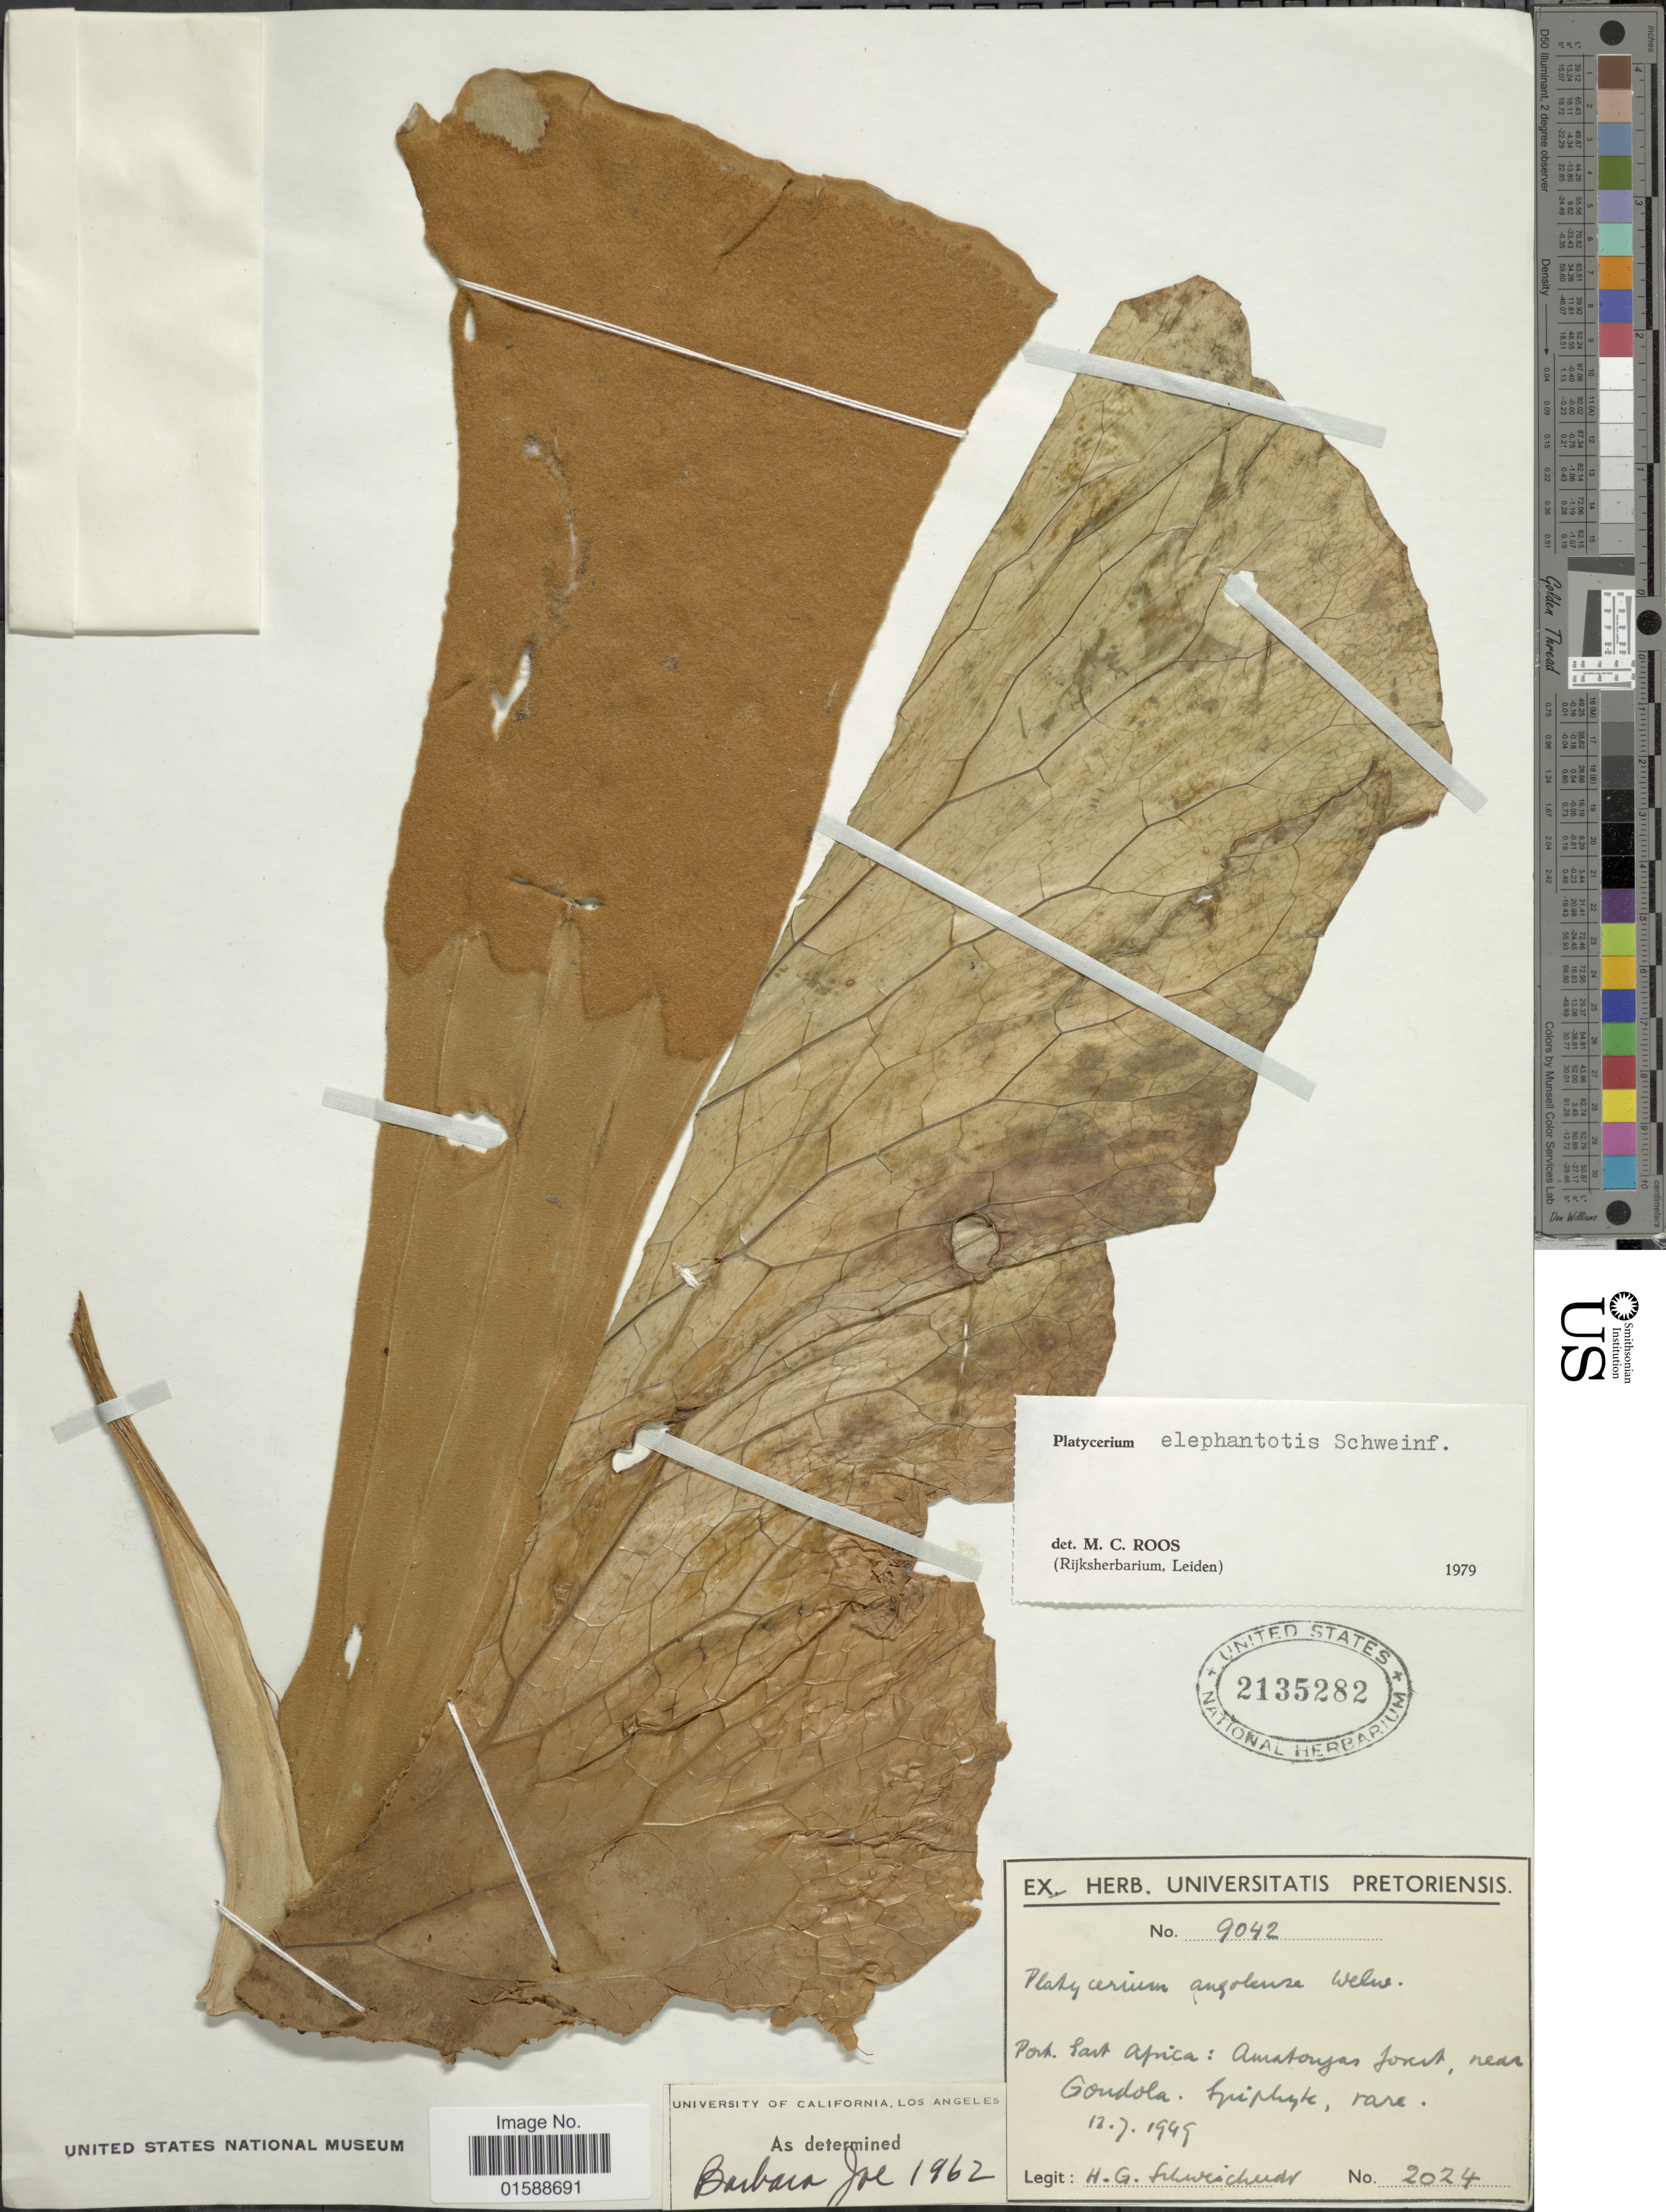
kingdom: Plantae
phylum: Tracheophyta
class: Polypodiopsida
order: Polypodiales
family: Polypodiaceae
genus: Platycerium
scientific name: Platycerium angolense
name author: Welw. ex Baker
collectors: H. Schweichkerdt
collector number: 9042/2024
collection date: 1949-07-12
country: Mozambique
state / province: Manica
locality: Port. East Africa: Amatongas forest, near Gondola.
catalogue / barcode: US 2135282